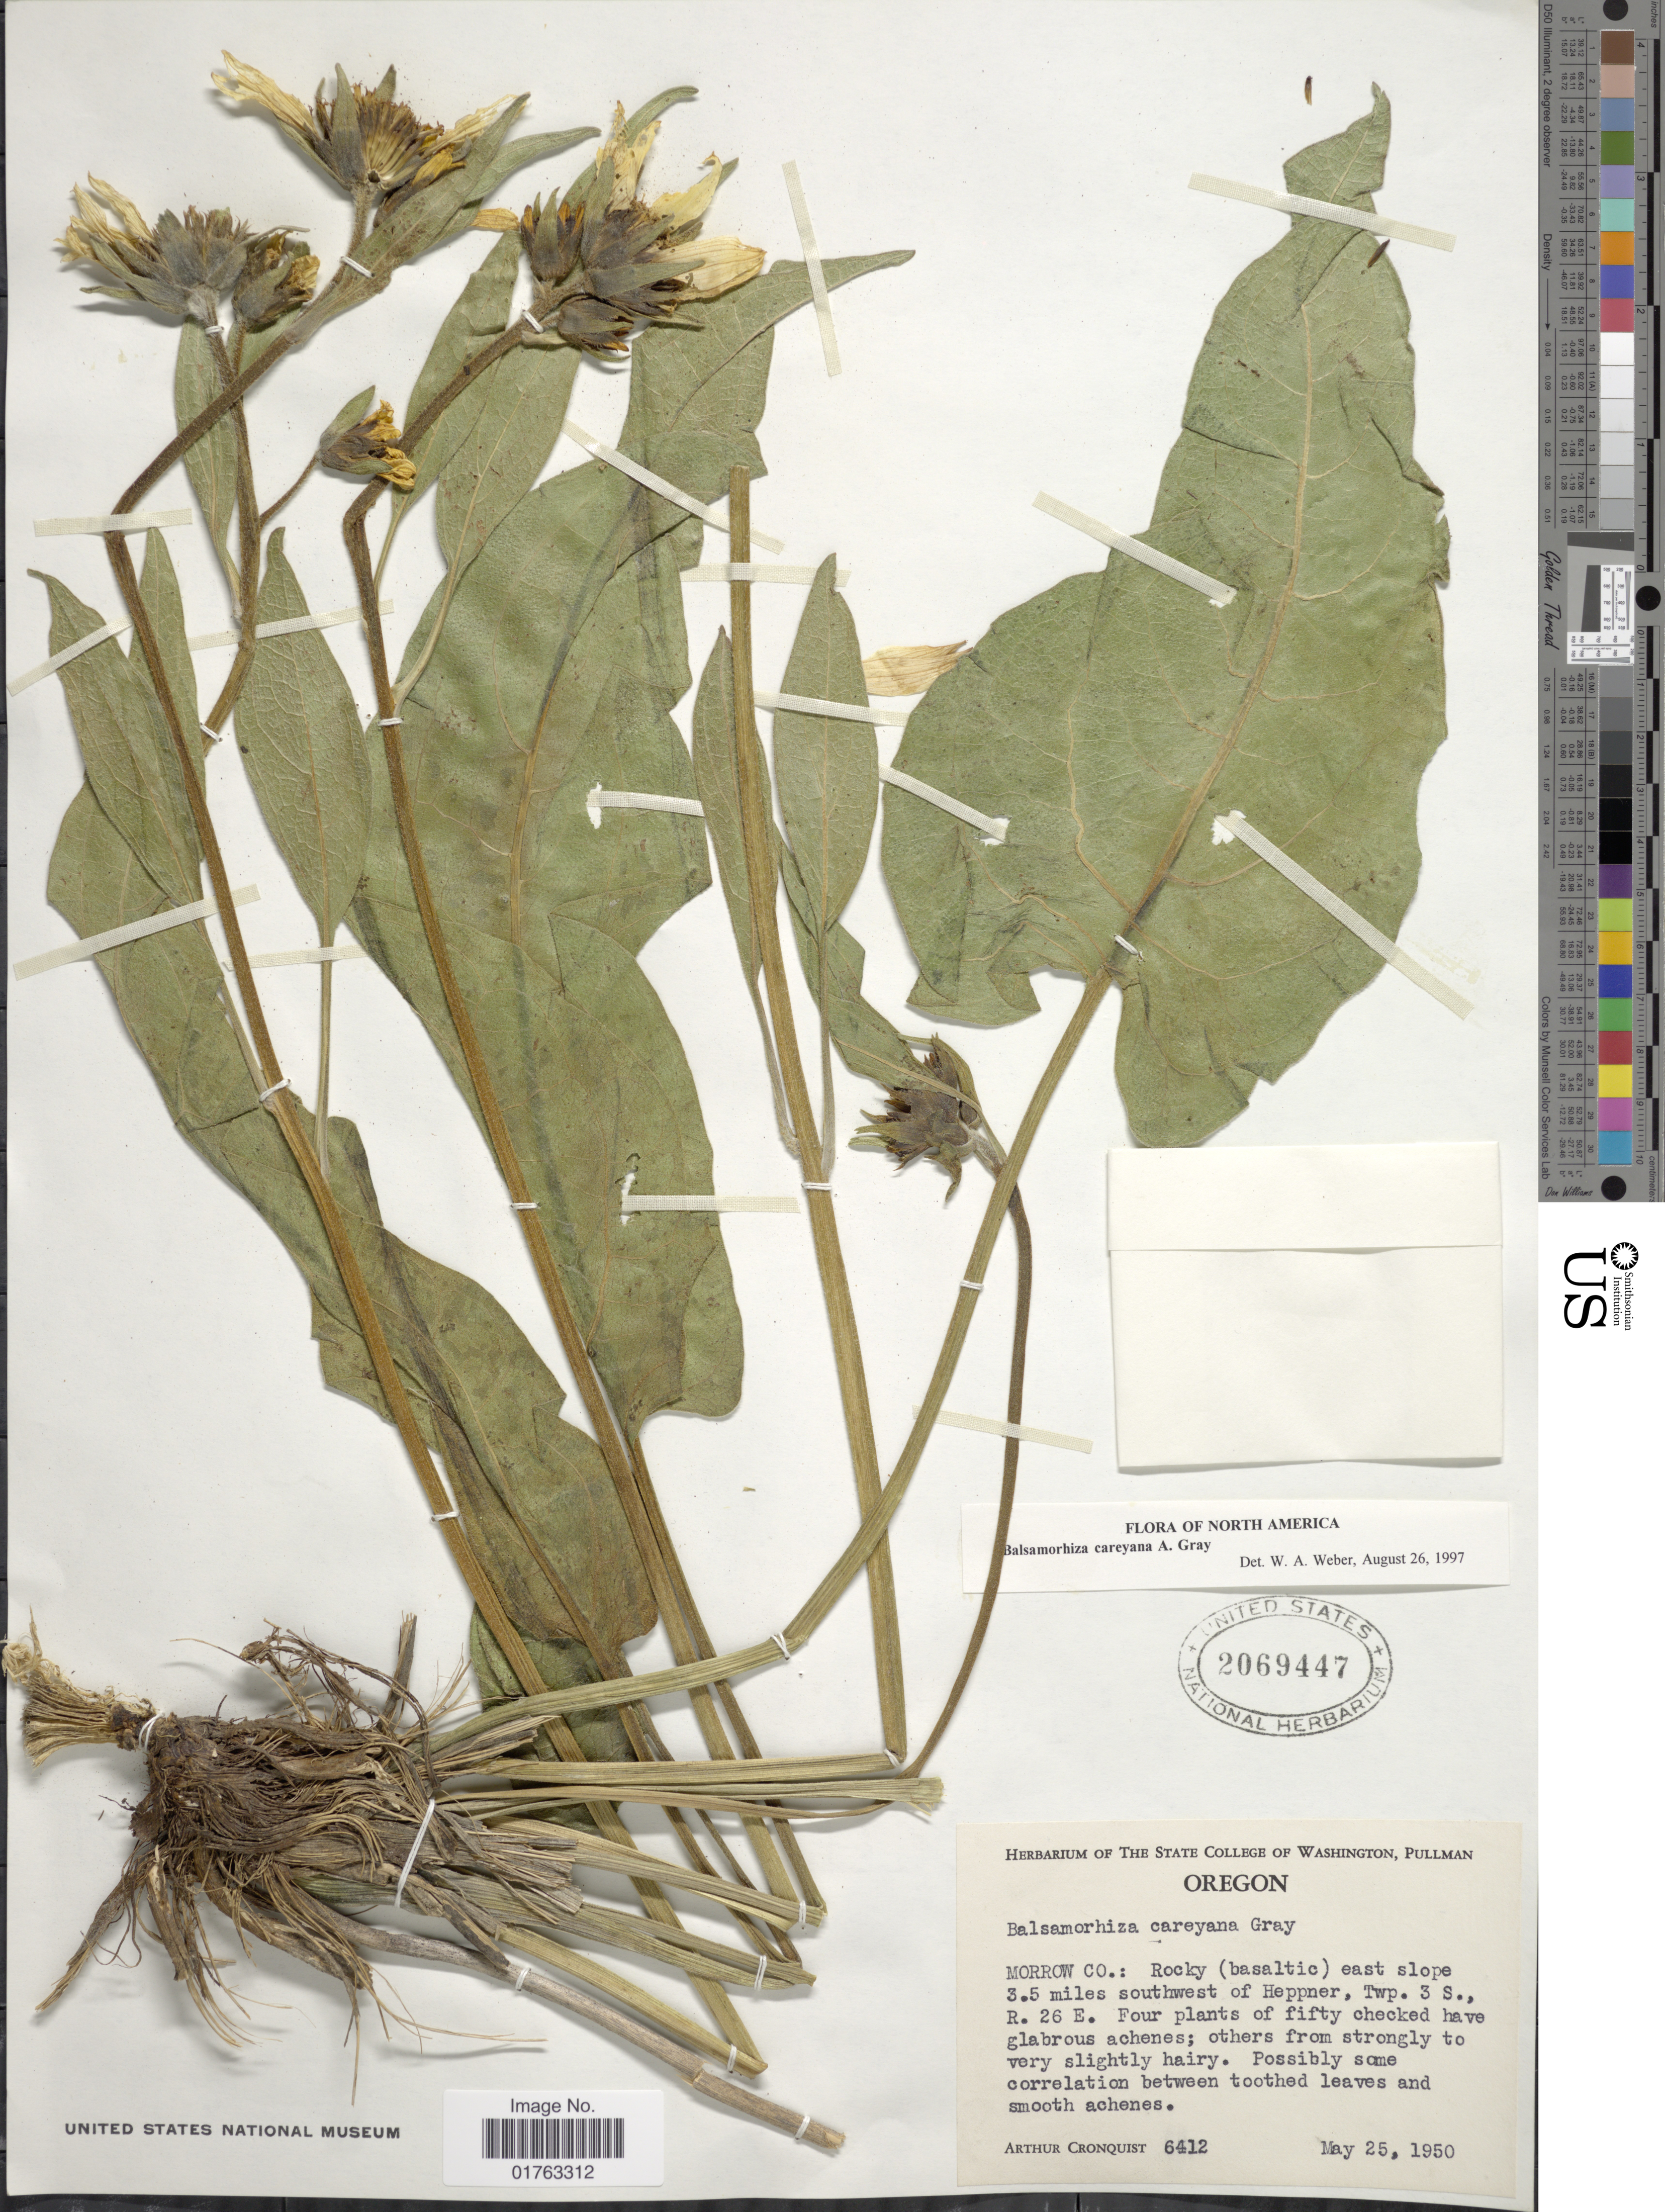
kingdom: Plantae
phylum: Tracheophyta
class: Magnoliopsida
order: Asterales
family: Asteraceae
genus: Balsamorhiza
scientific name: Balsamorhiza careyana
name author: A. Gray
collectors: A. J. Cronquist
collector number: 6412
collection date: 1950-05-25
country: United States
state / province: Oregon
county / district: Morrow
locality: Morrow Co.: Rocky (basaltic) east slope 3.5 miles southwest of Heppner, Twp. 3 S., R. 26 E.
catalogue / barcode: US 2069447